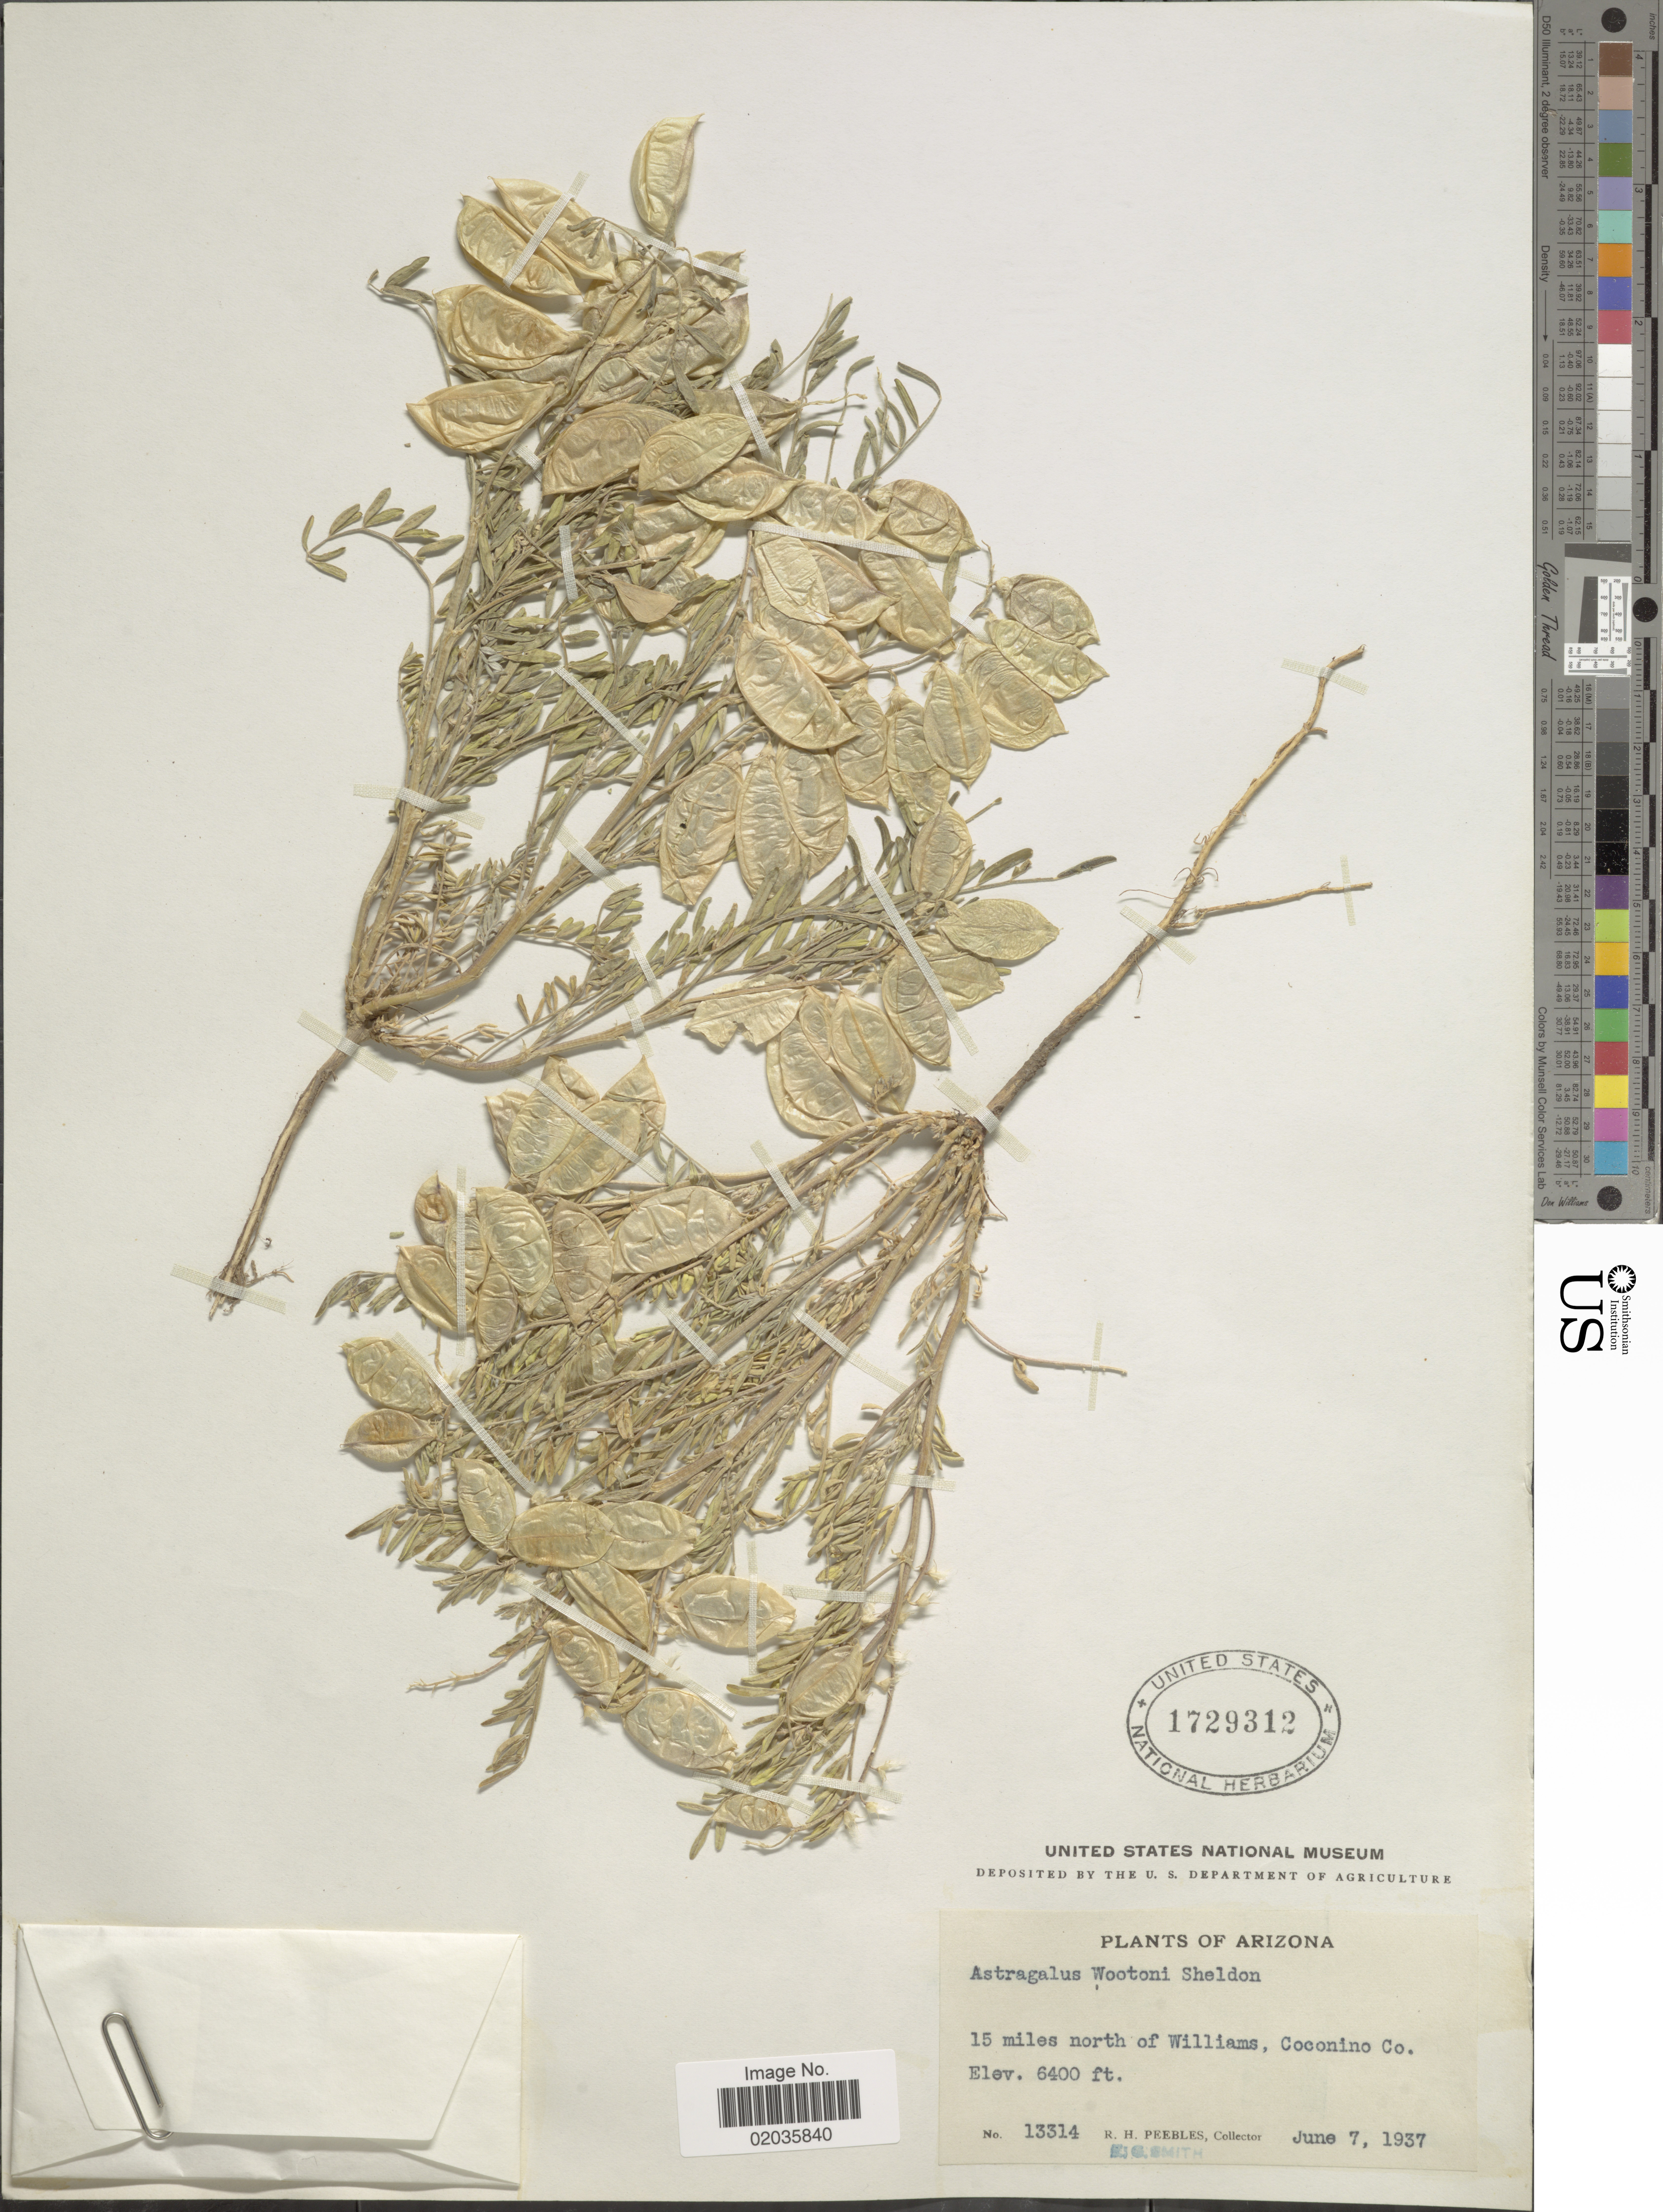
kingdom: Plantae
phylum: Tracheophyta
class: Magnoliopsida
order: Fabales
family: Fabaceae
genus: Astragalus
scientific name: Astragalus wootonii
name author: E. Sheld.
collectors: R. H. Peebles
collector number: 13314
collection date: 1937-06-07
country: United States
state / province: Arizona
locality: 15 miles north of Williams, Coconino Co.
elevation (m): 1951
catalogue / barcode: US 1729312